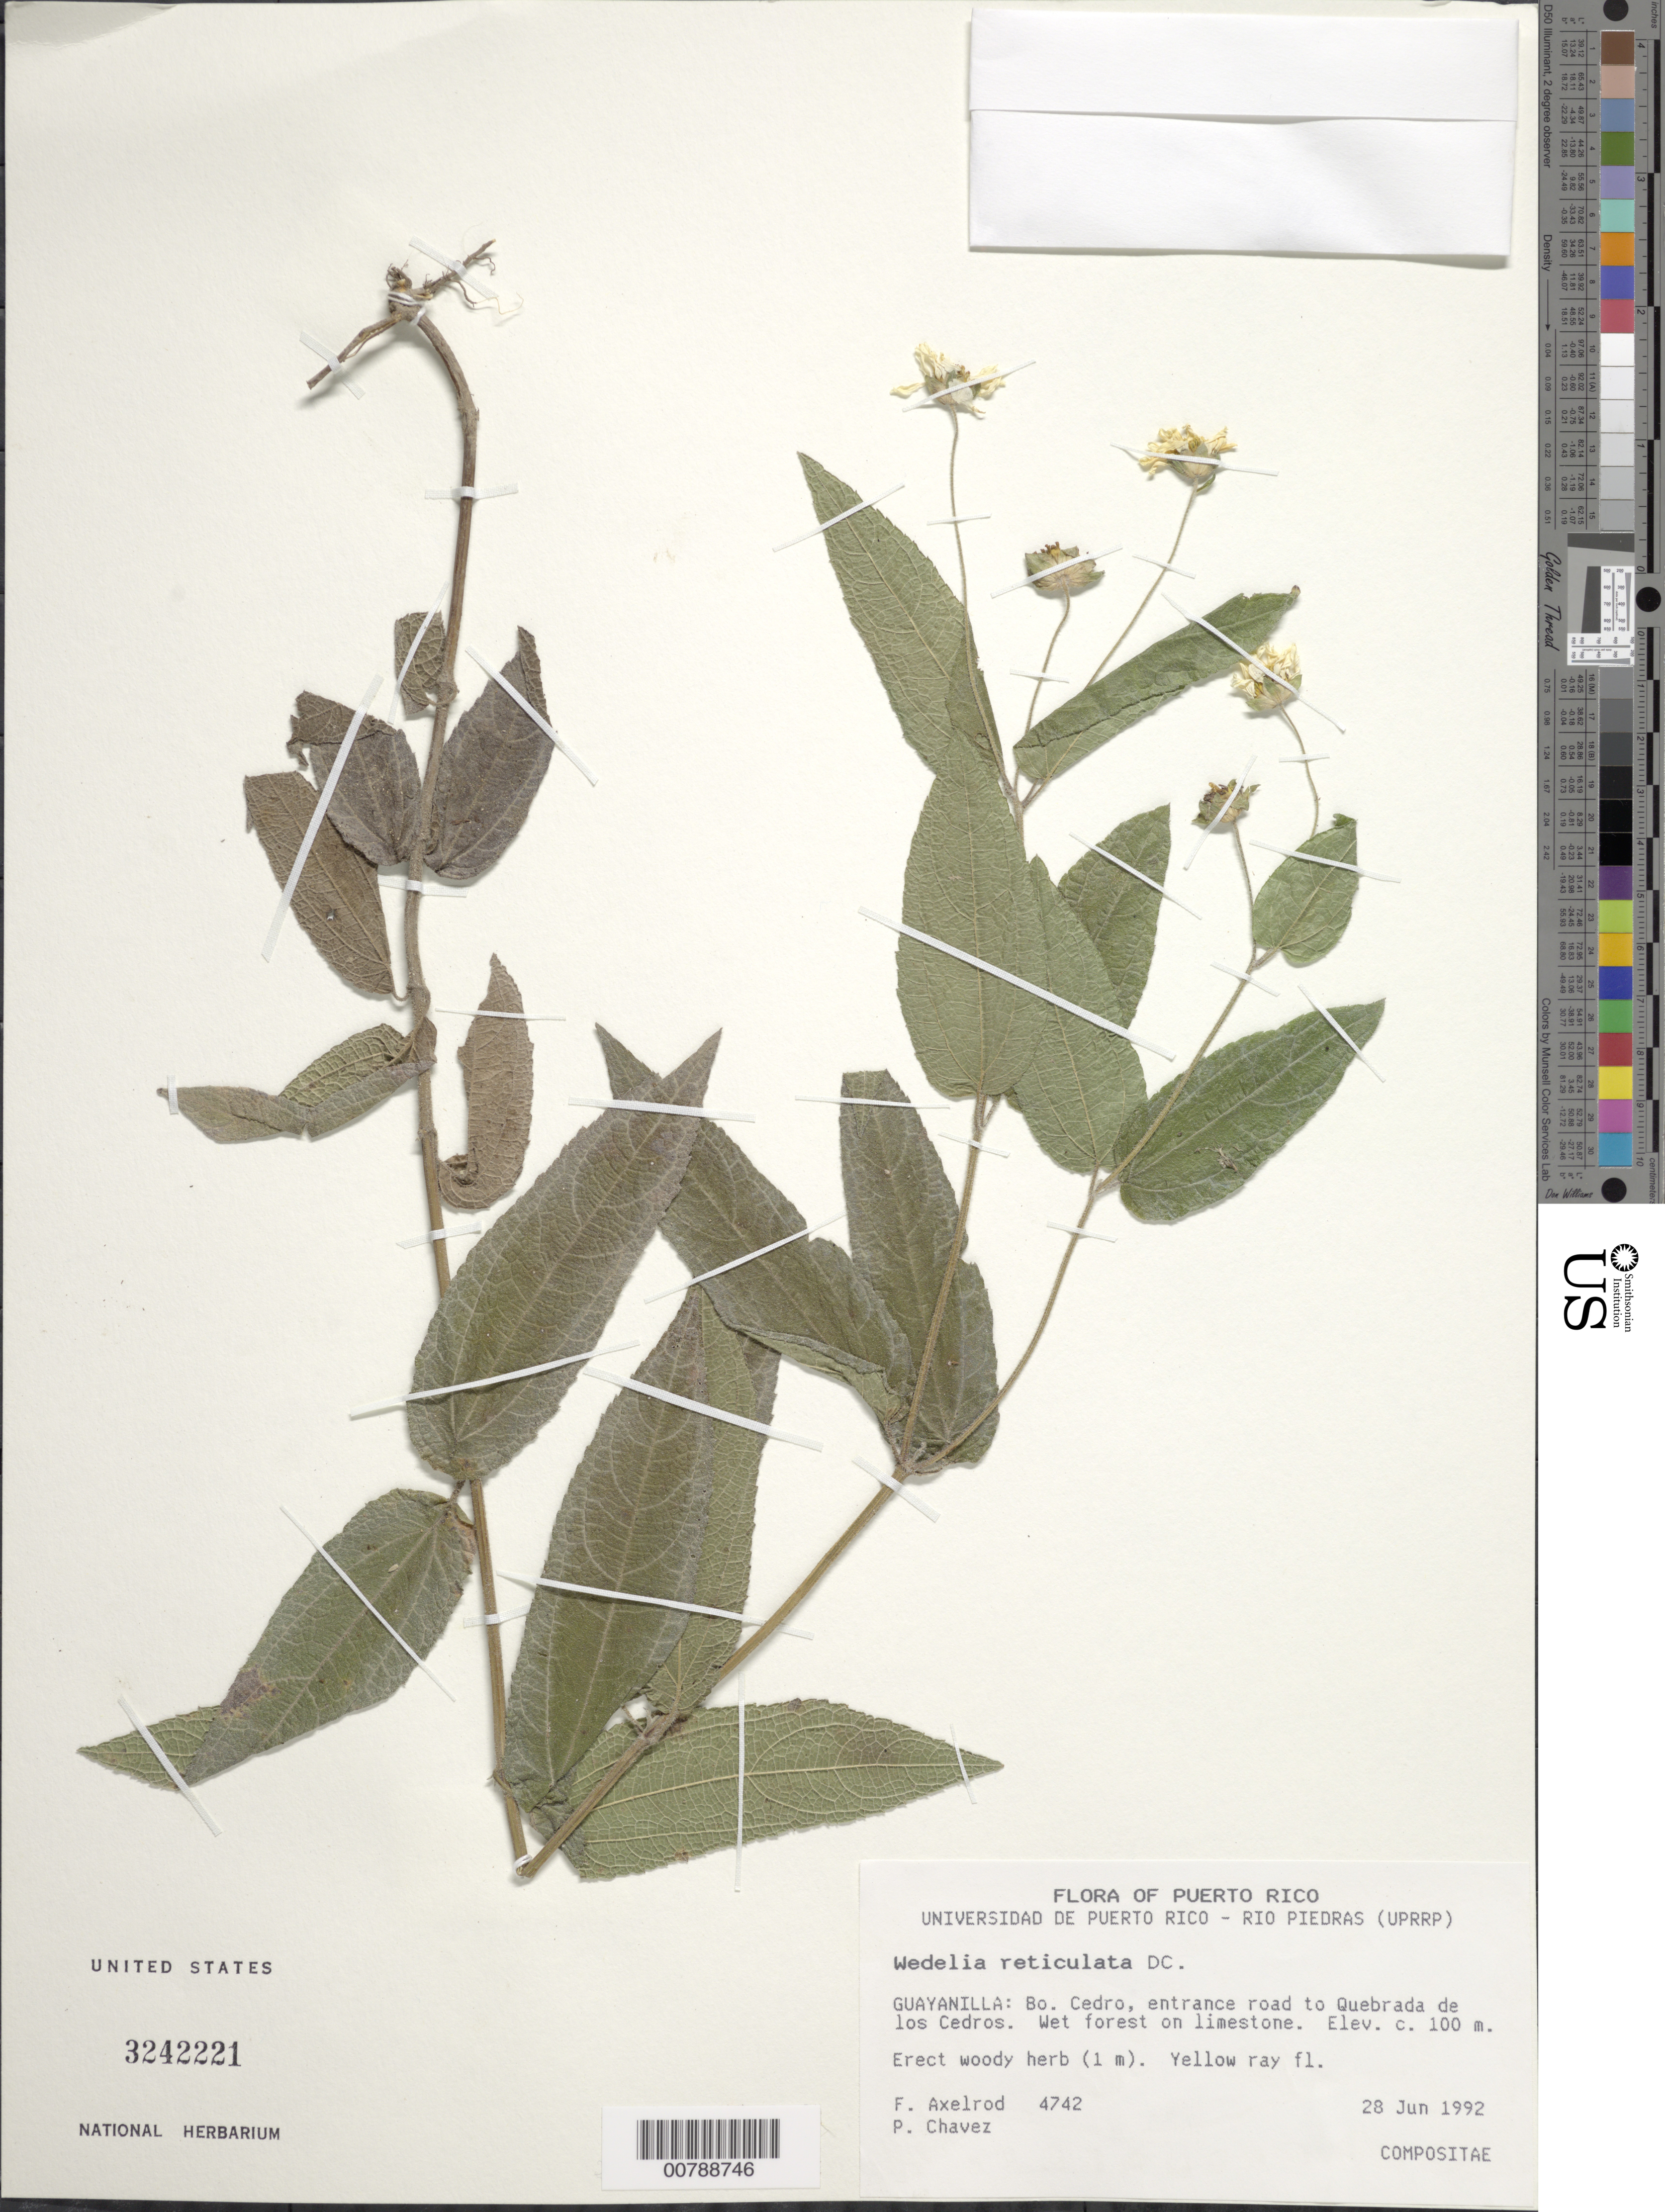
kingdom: Plantae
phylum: Tracheophyta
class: Magnoliopsida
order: Asterales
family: Asteraceae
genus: Wedelia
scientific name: Wedelia reticulata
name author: DC.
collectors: F. S. Axelrod & P. Chavez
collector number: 4742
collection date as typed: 28 Jun 1992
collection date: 1992-06-28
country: Puerto Rico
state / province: Guayanilla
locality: Guayanilla: Bo. Cedro, entrance road to Quebrada de los Cedros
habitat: Wet forest on limestone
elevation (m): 100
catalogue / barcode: US 3242221